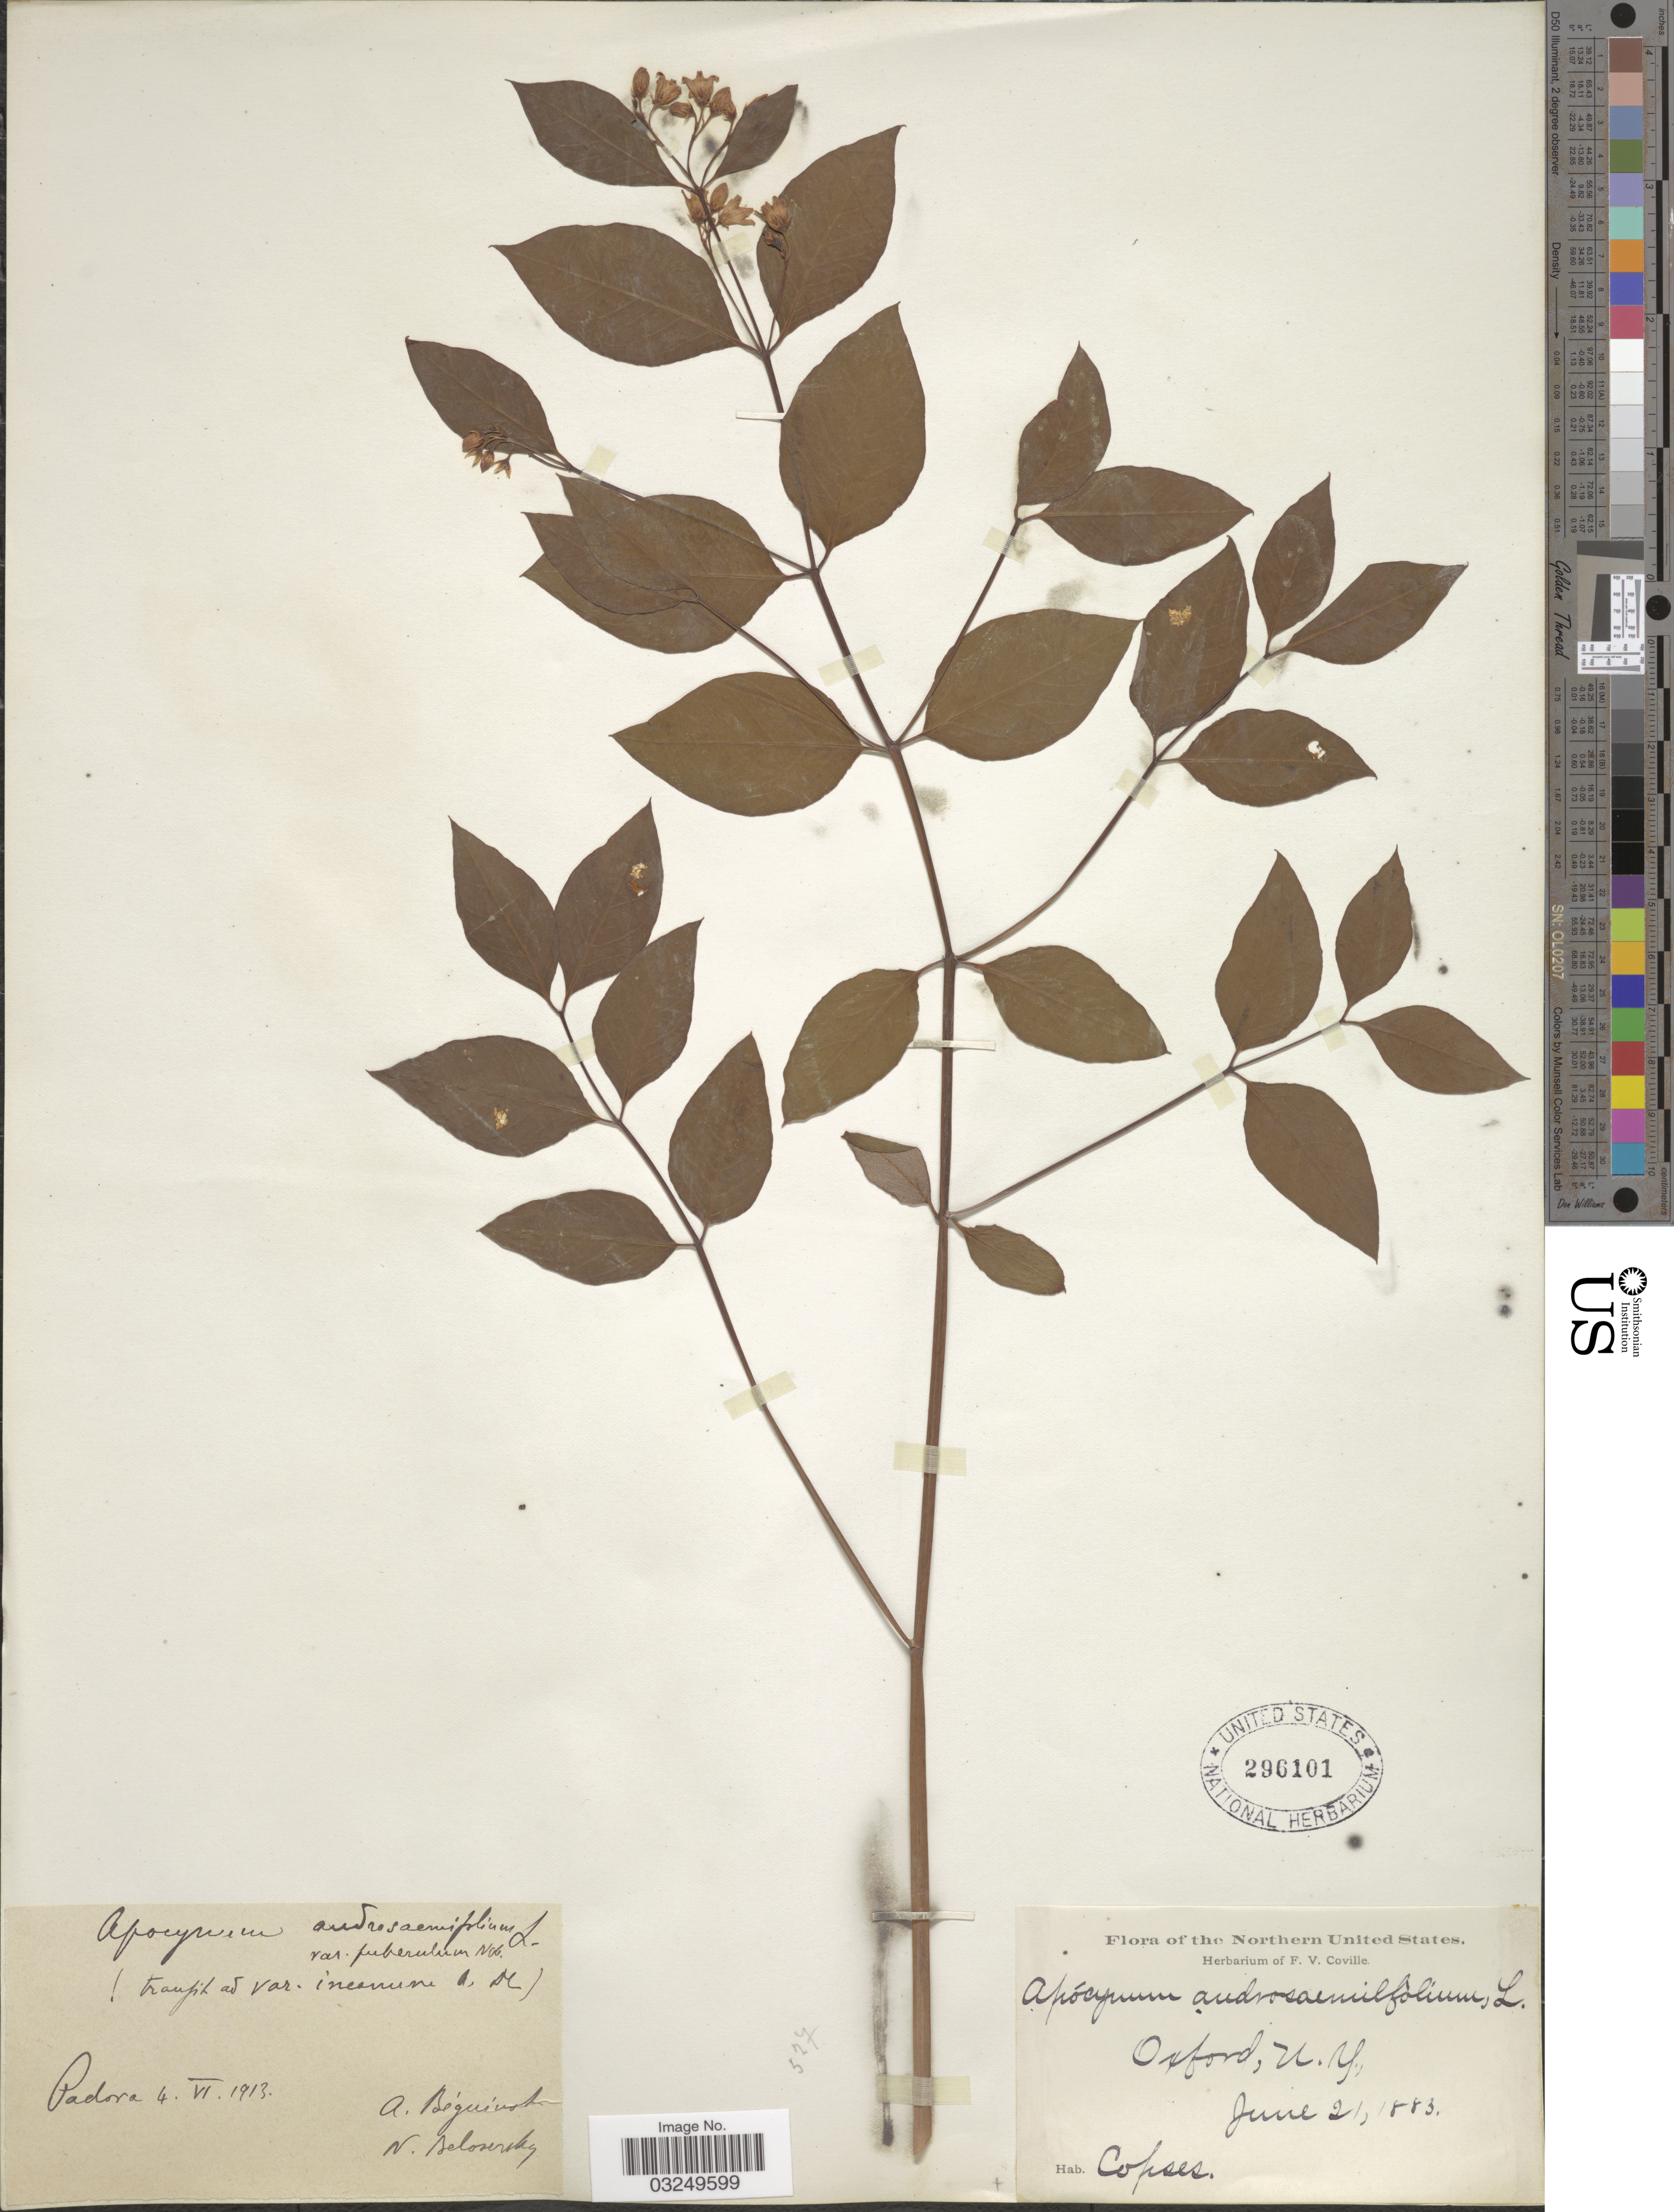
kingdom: Plantae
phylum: Tracheophyta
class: Magnoliopsida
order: Gentianales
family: Apocynaceae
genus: Apocynum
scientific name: Apocynum androsaemifolium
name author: L.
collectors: ex herb. F. V. Coville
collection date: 1883-06-21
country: United States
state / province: New York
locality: The Northern United States. Oxford, N. Y.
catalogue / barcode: US 296101